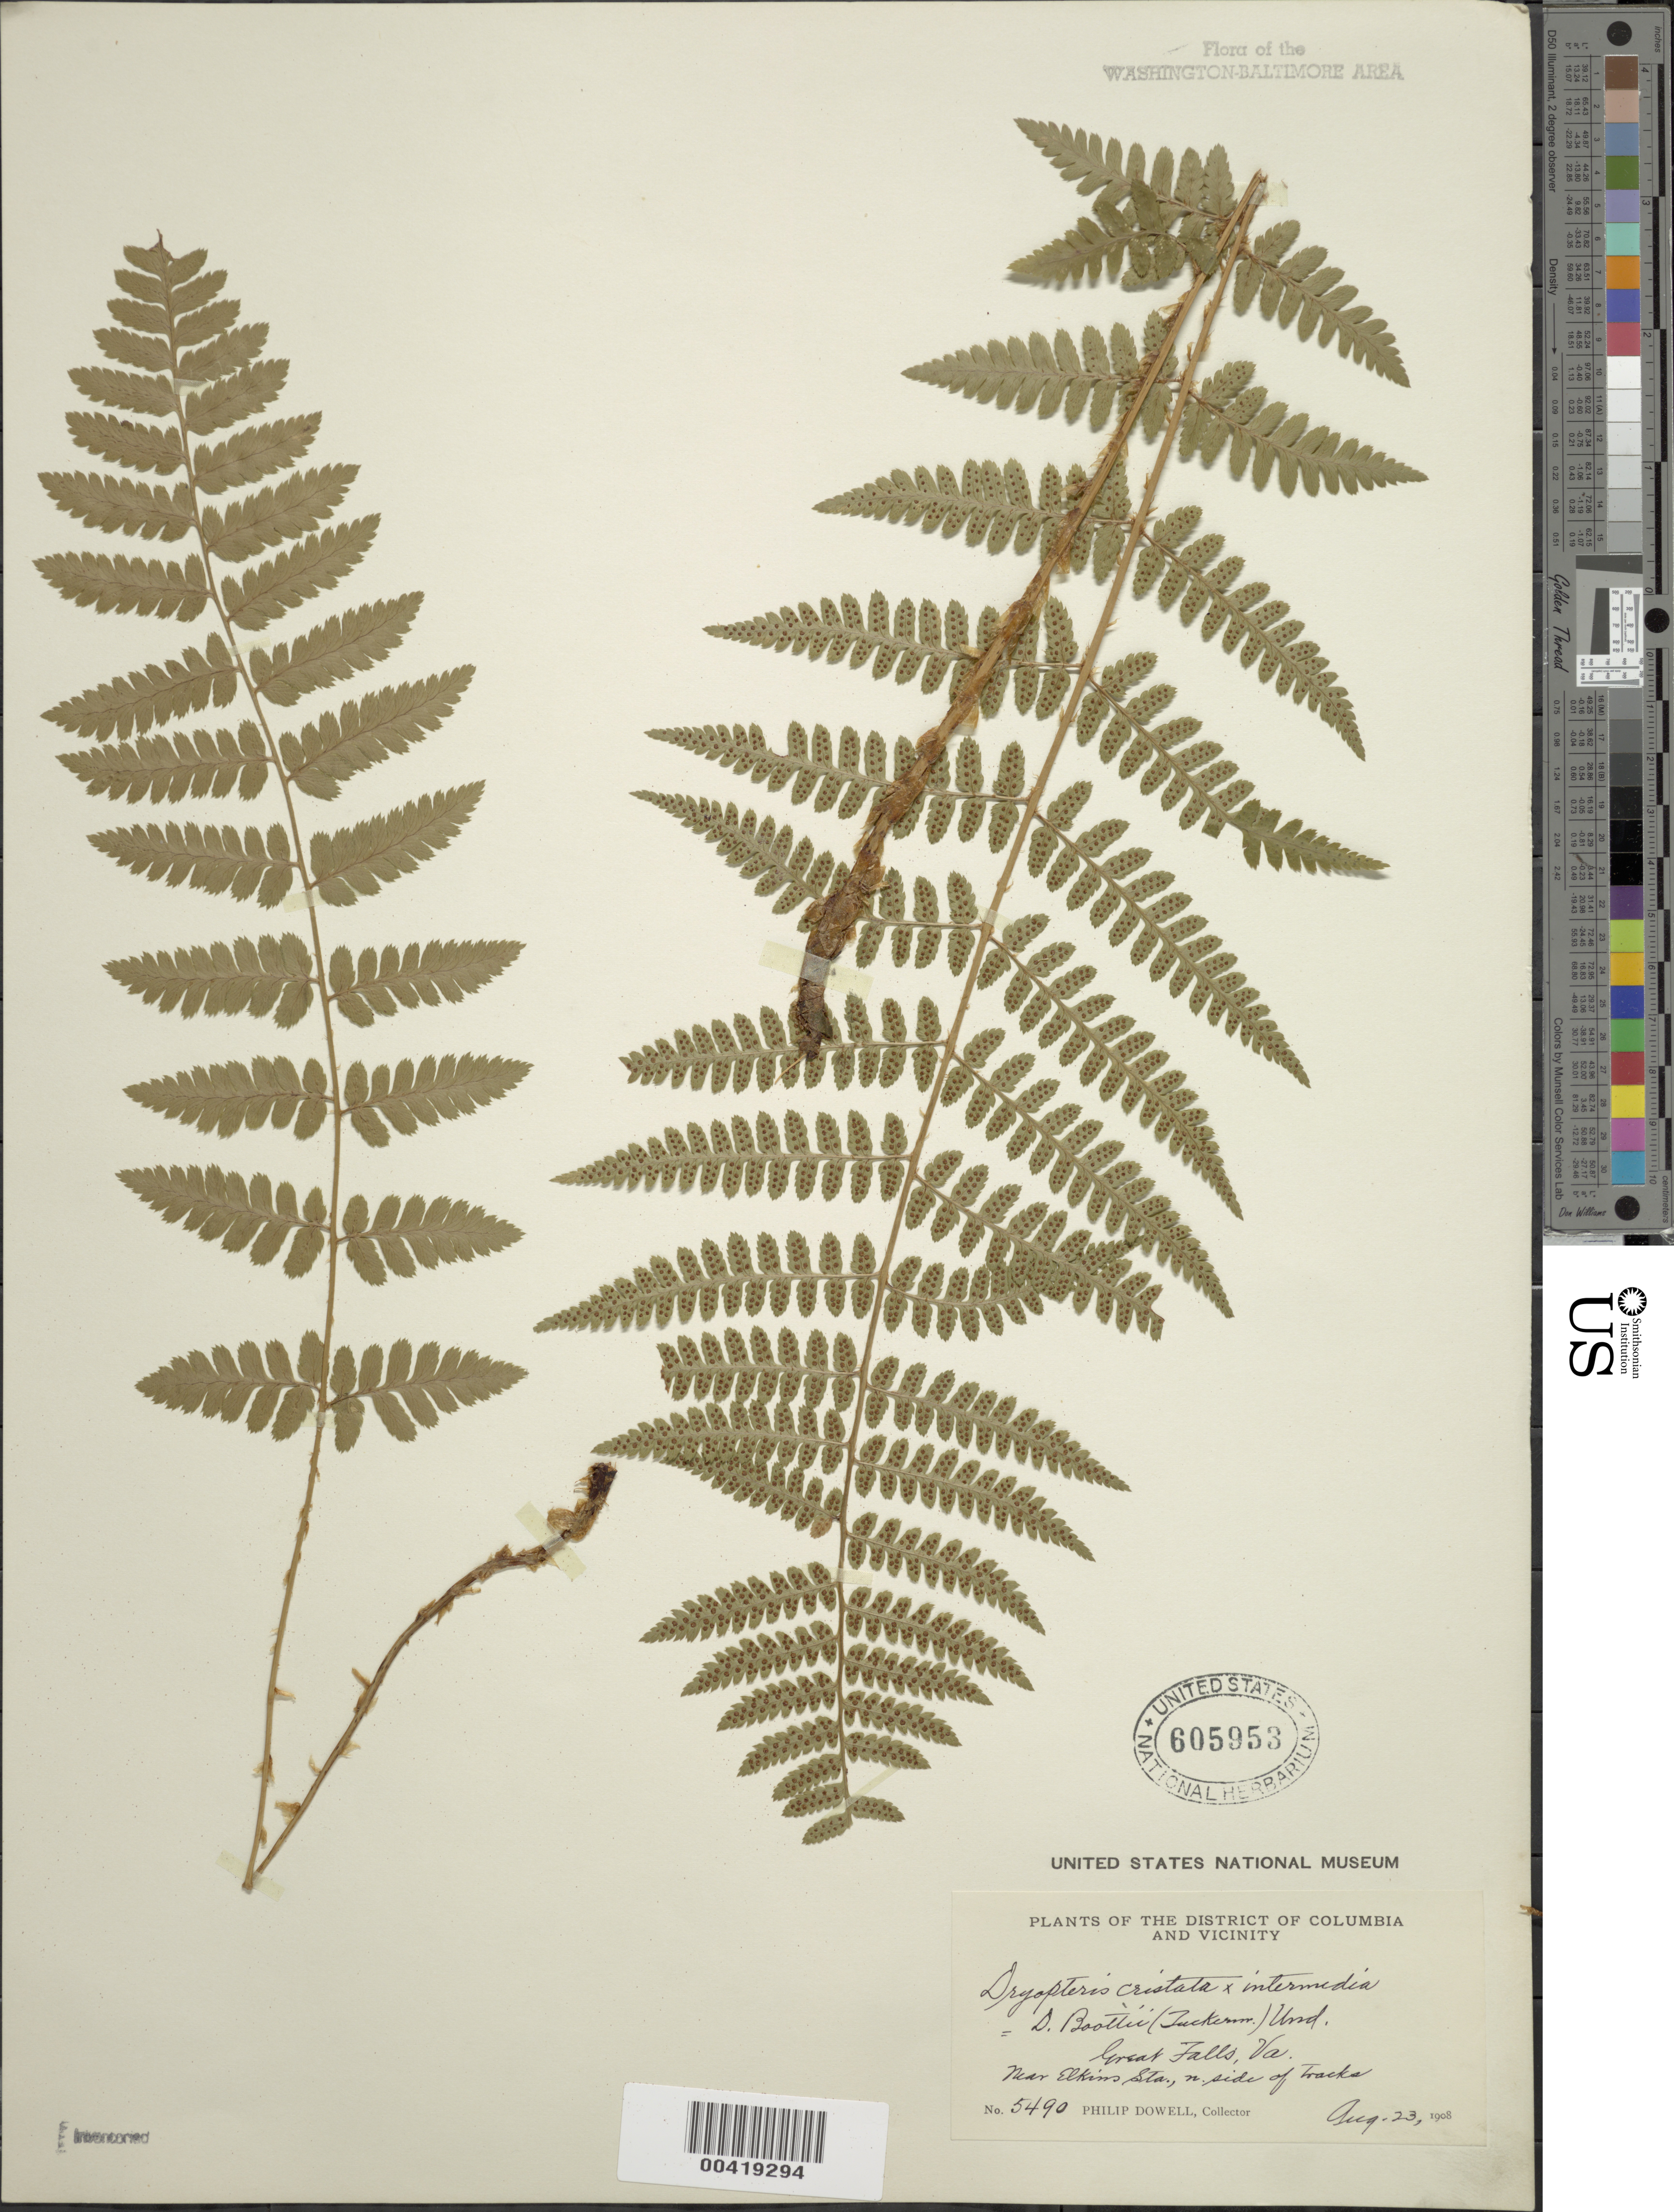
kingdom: Plantae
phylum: Tracheophyta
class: Polypodiopsida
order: Polypodiales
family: Dryopteridaceae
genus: Dryopteris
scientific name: Dryopteris x boottii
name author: Underw.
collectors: P. Dowell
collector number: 5490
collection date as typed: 23 Aug 1908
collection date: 1908-08-23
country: United States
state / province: Virginia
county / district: Fairfax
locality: Great Falls, near Elkins Station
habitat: N side of R.R. tracks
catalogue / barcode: US 605953